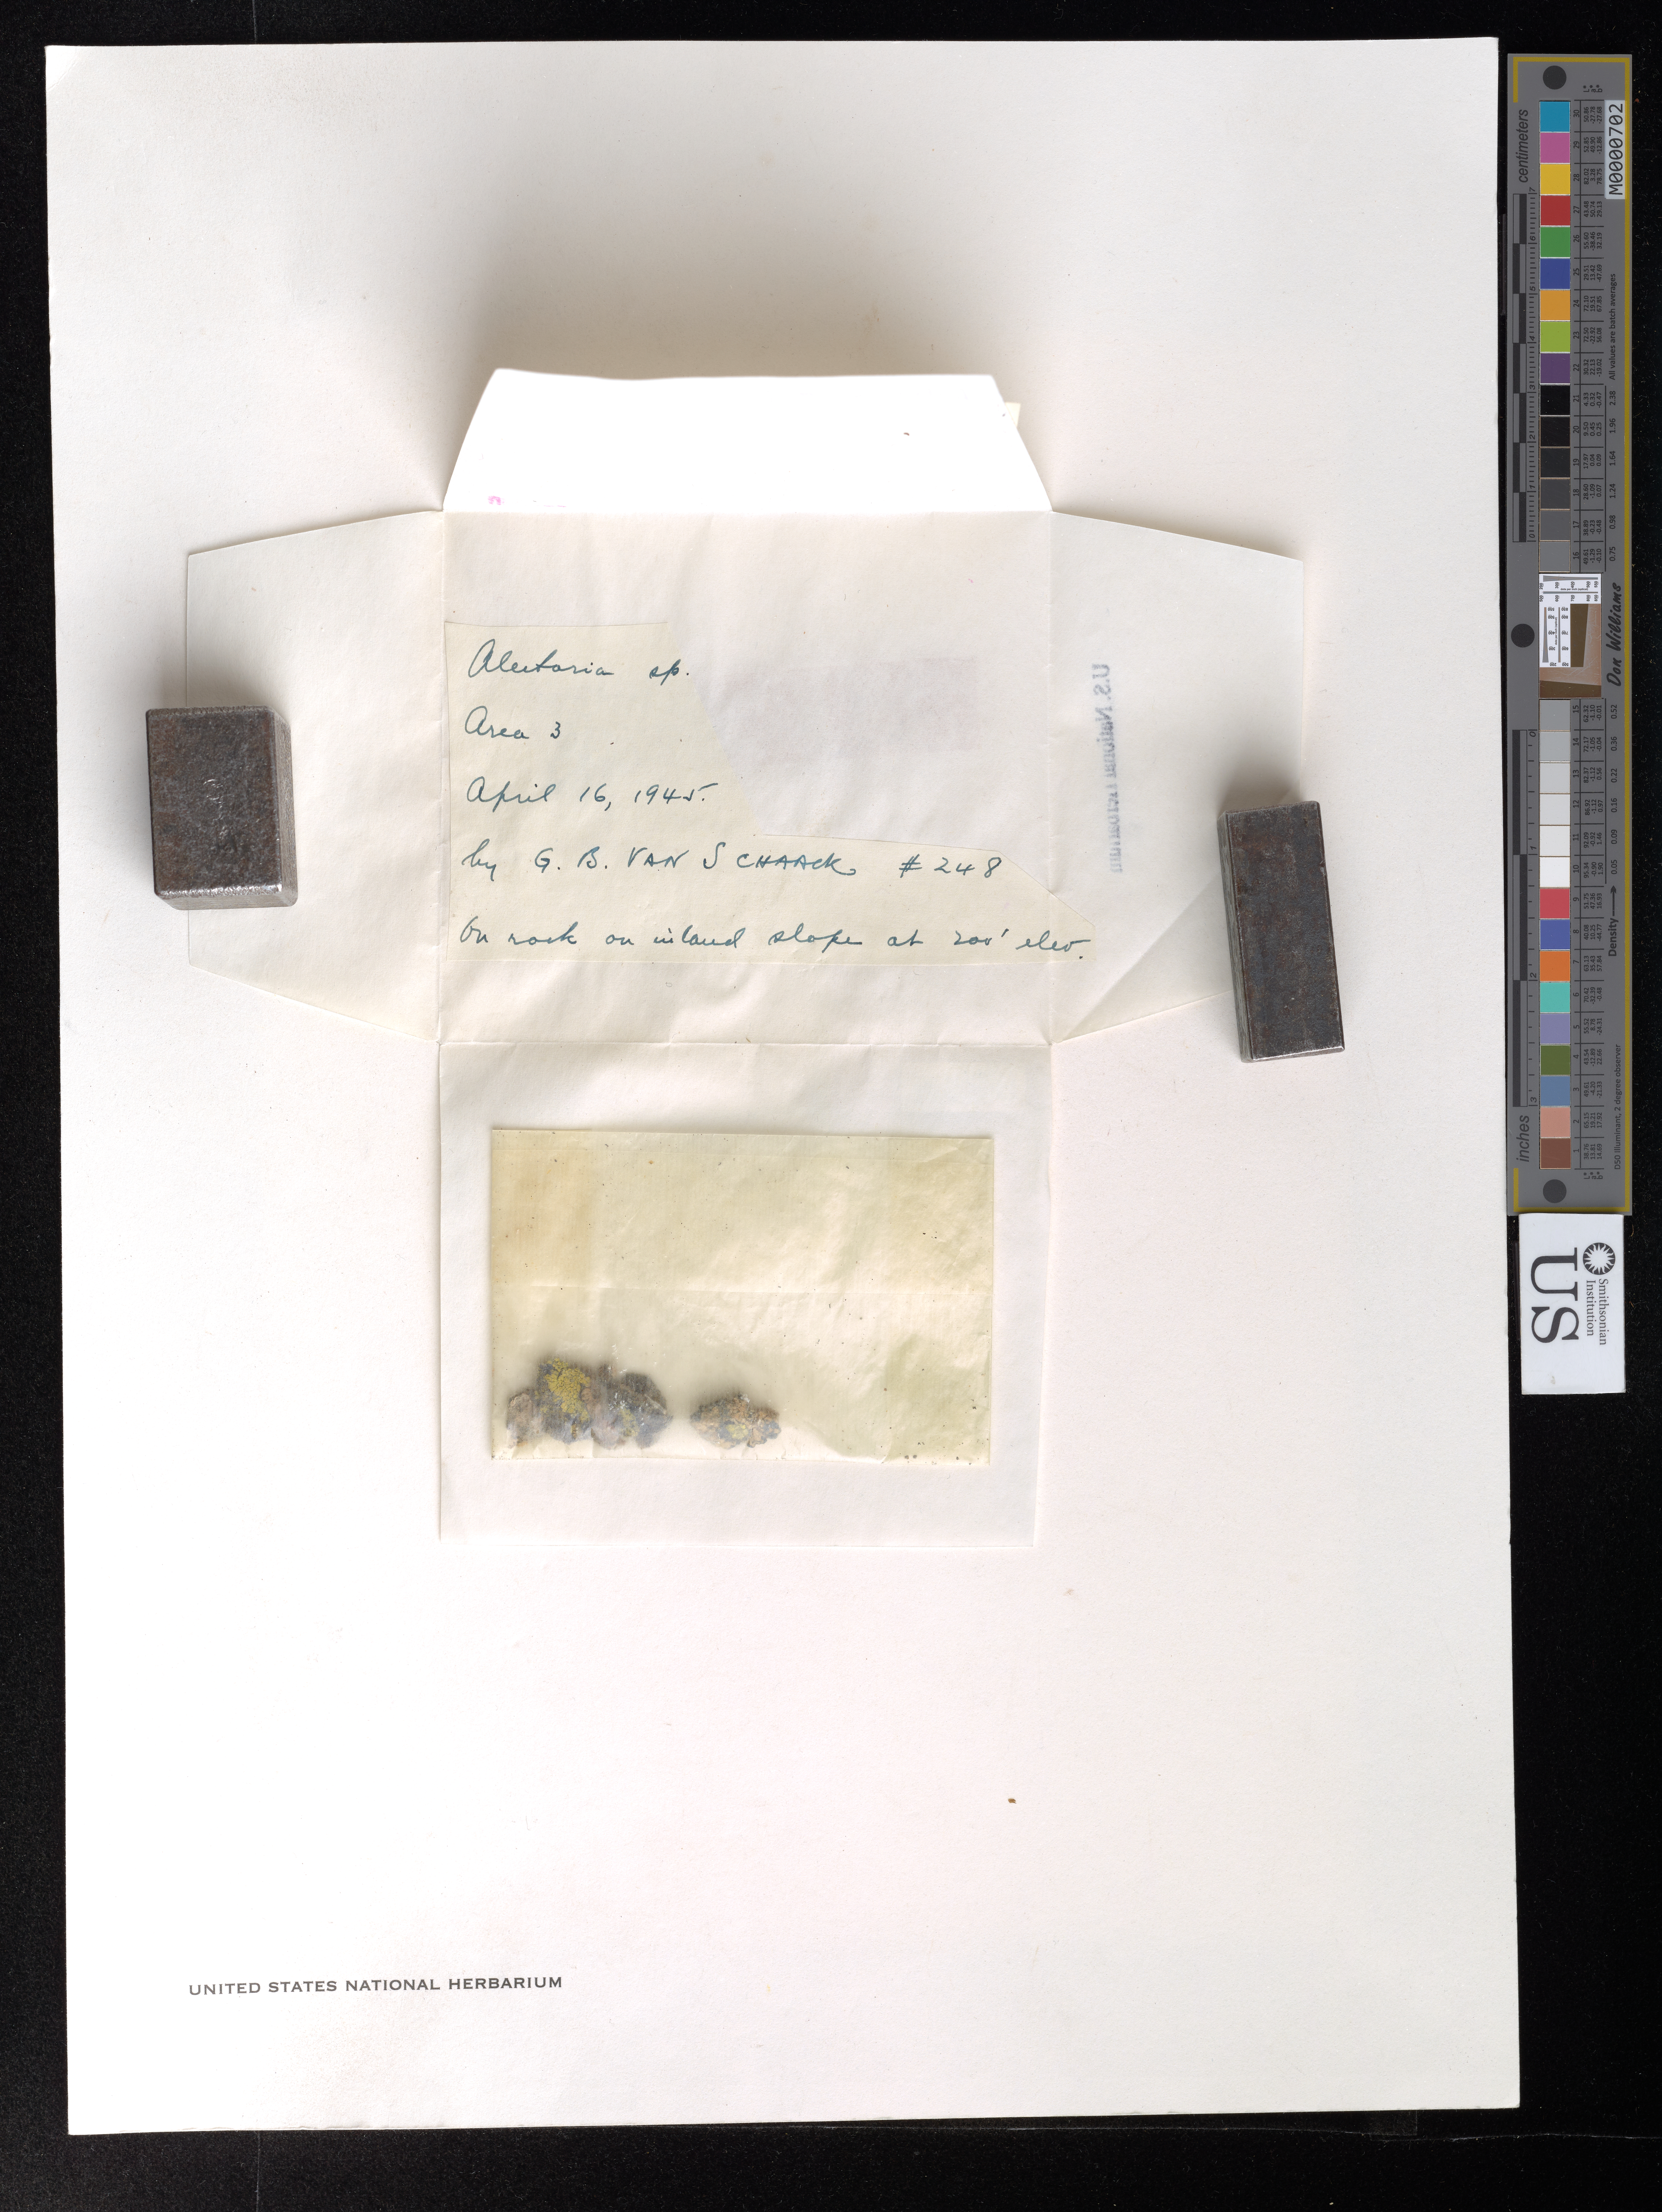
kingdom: Fungi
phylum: Ascomycota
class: Lecanoromycetes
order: Acarosporales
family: Acarosporaceae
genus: Acarospora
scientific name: Acarospora sp.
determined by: Lichen Identifications Updating Project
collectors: G. Van Schaack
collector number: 248 ( 247 ? )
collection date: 1945-04-16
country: United States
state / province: Alaska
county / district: Aleutians West Borough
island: Attu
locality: Area 3, Peaceful Valley, hill 37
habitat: On rock on inland slopes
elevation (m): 61